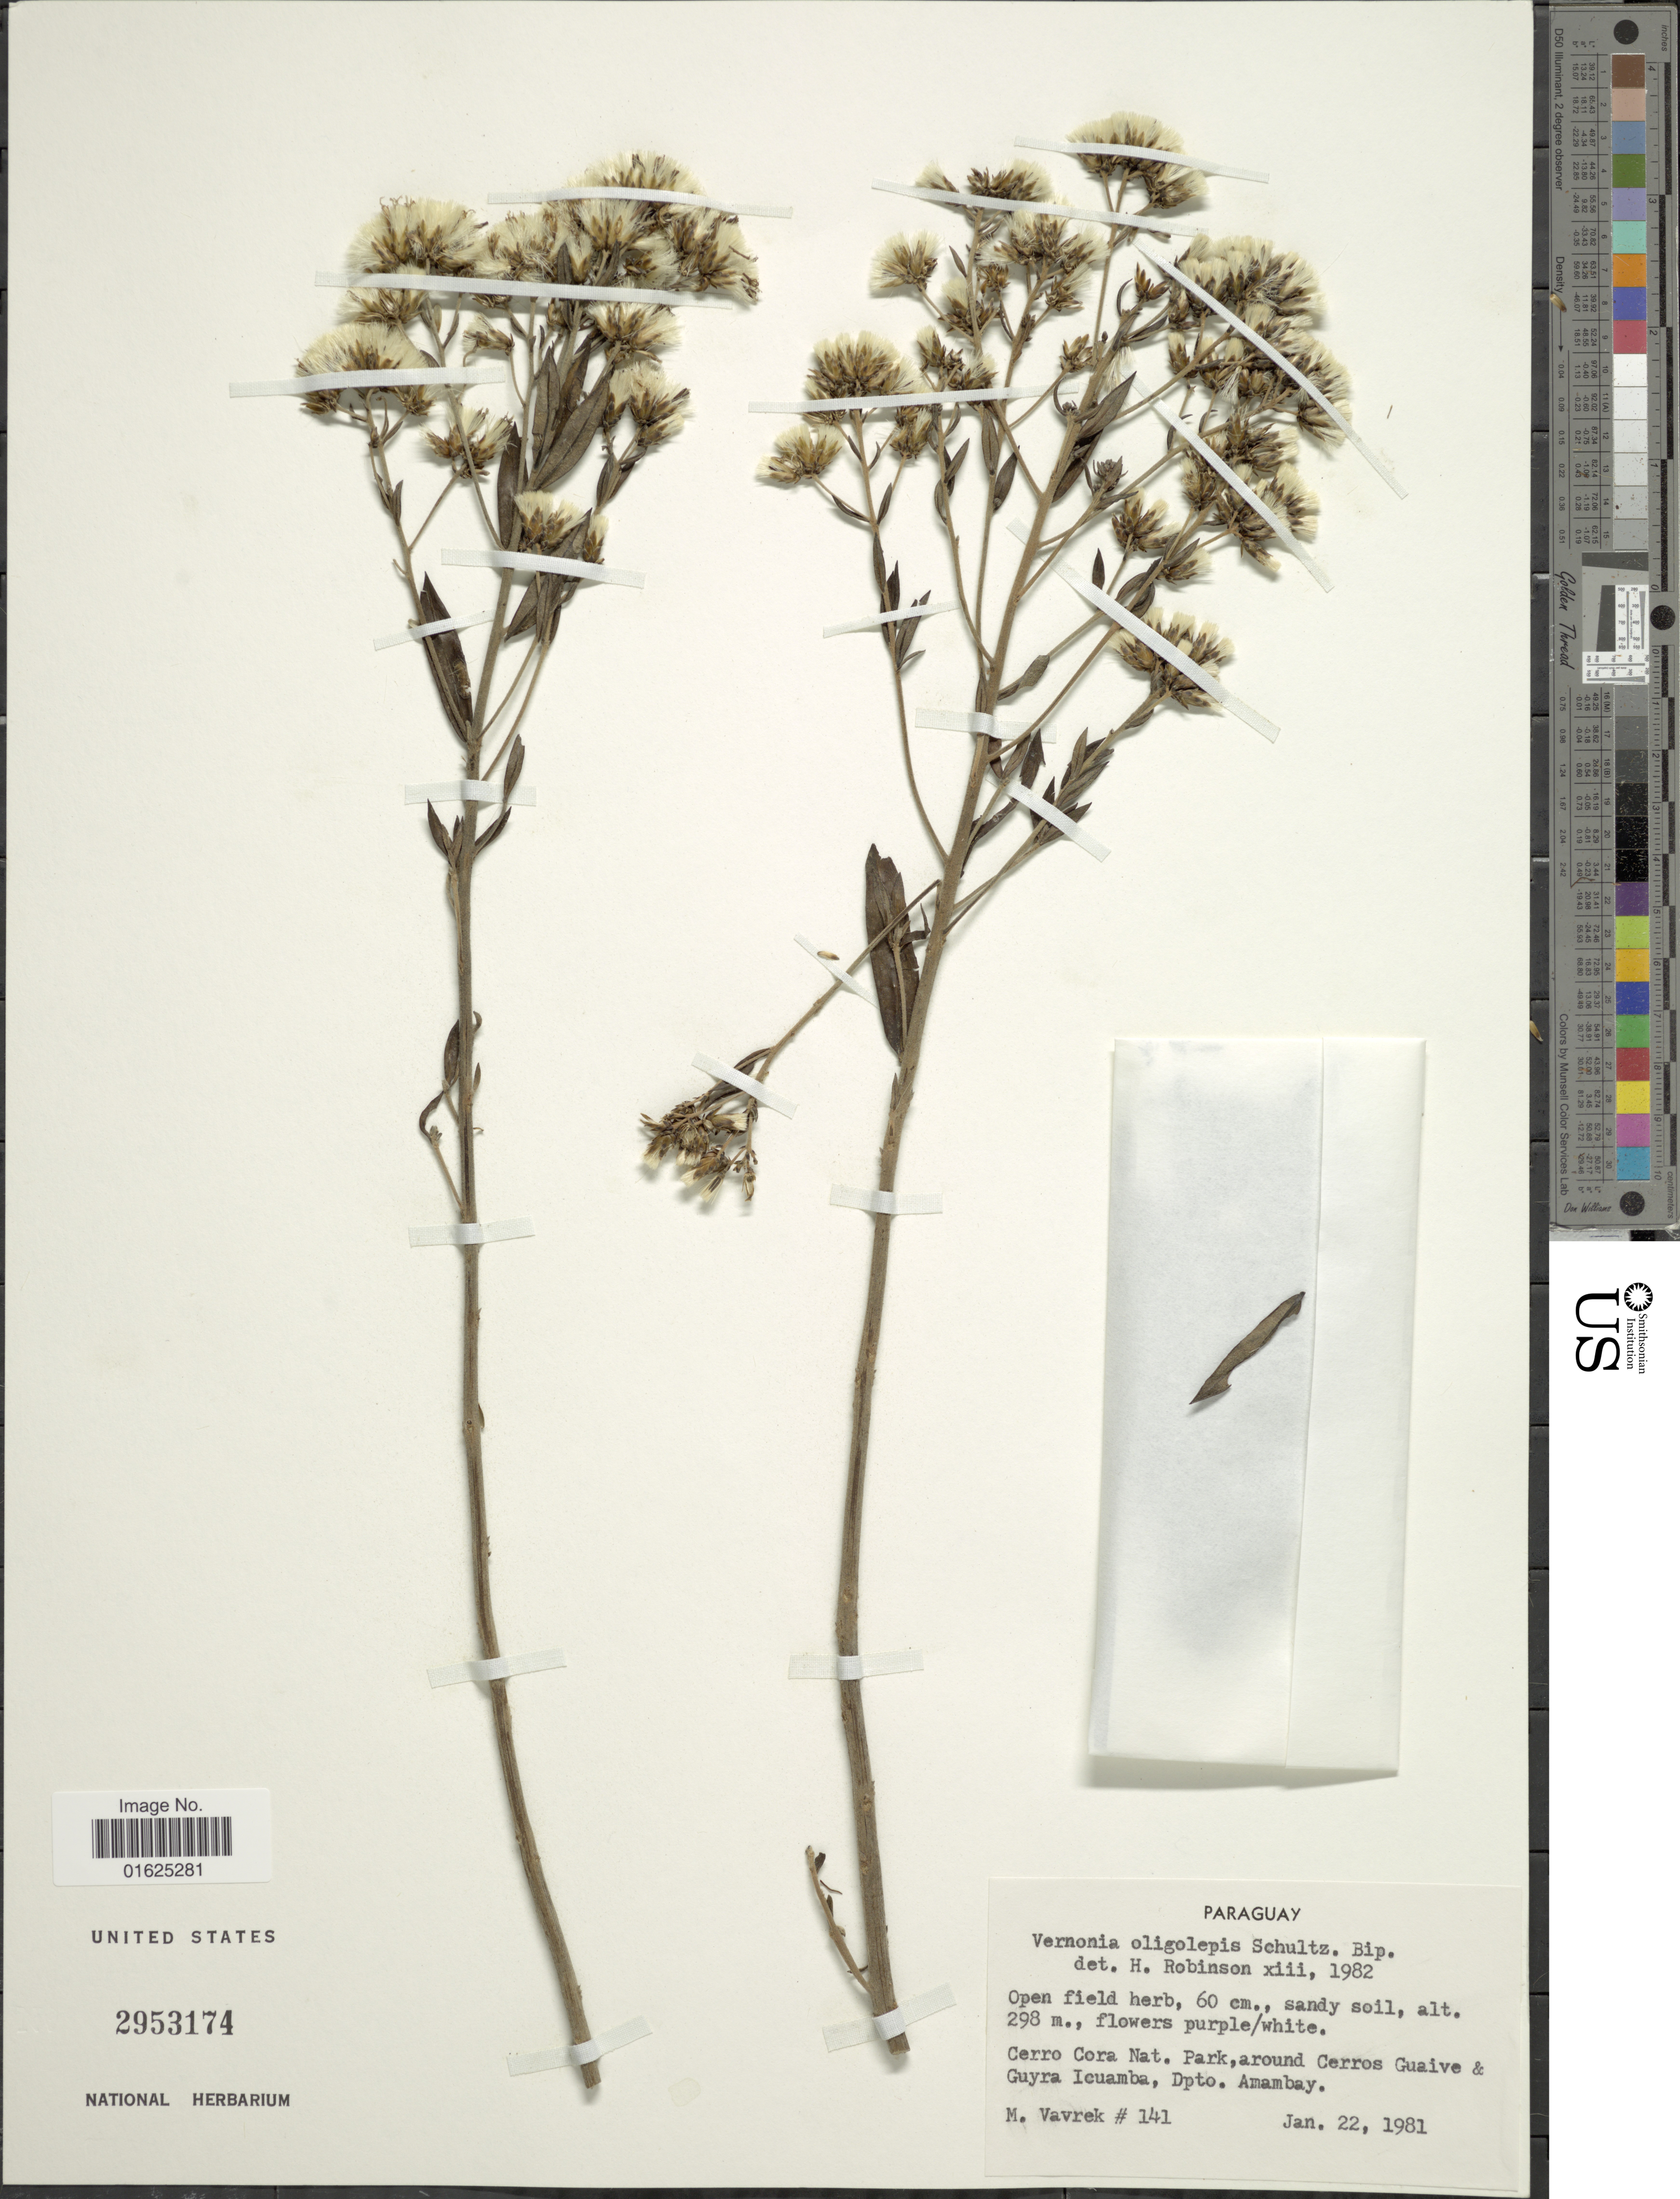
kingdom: Plantae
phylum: Tracheophyta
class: Magnoliopsida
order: Asterales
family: Asteraceae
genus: Vernonanthura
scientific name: Vernonanthura oligolepis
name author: (Sch. Bip. ex Baker) H. Rob.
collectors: M. Vavrek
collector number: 141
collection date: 1981-01-22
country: Paraguay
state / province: Amambay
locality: Cerro Cora Nat. Park, around Cerros Guaive 7 Guyra Icumba, Dpto Amambay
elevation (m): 298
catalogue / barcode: US 2953174